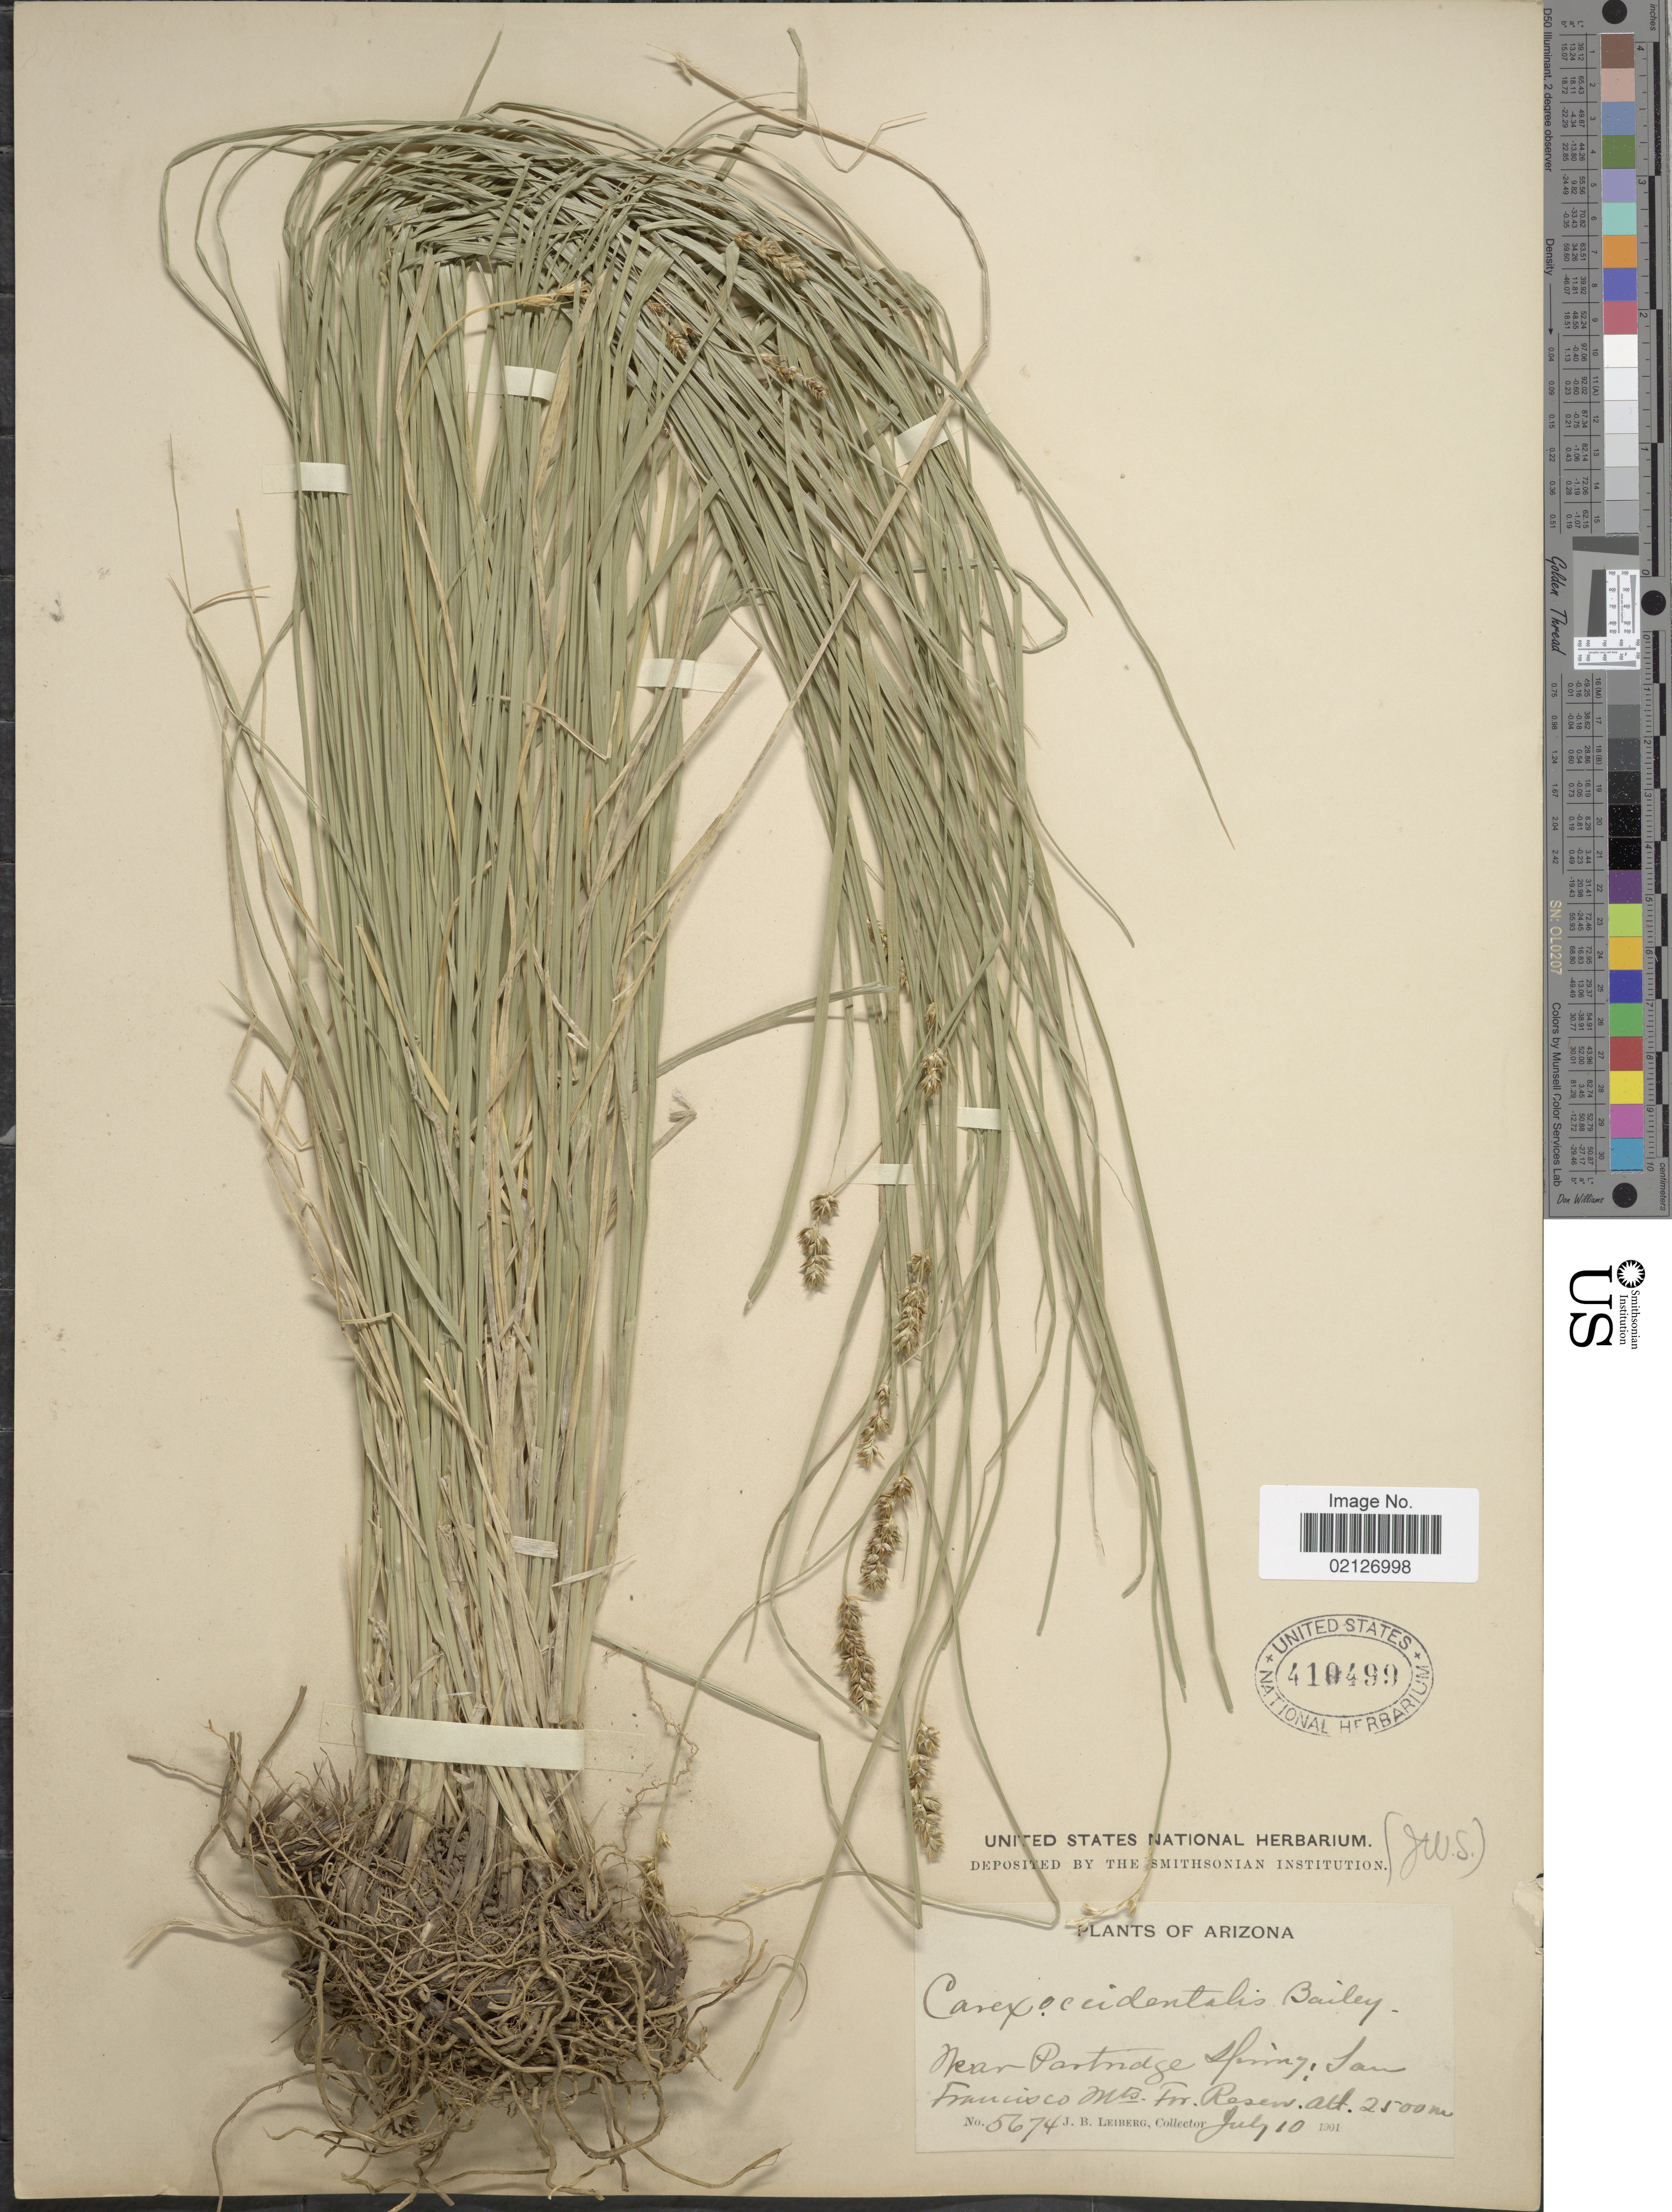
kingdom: Plantae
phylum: Tracheophyta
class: Liliopsida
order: Poales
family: Cyperaceae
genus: Carex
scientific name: Carex occidentalis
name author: L.H. Bailey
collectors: J. B. Leiberg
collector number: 5674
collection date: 1901-07-10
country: United States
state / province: Arizona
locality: Near Portridge Spring, San Francisco Mts. For. Resen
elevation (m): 2500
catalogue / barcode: US 410499